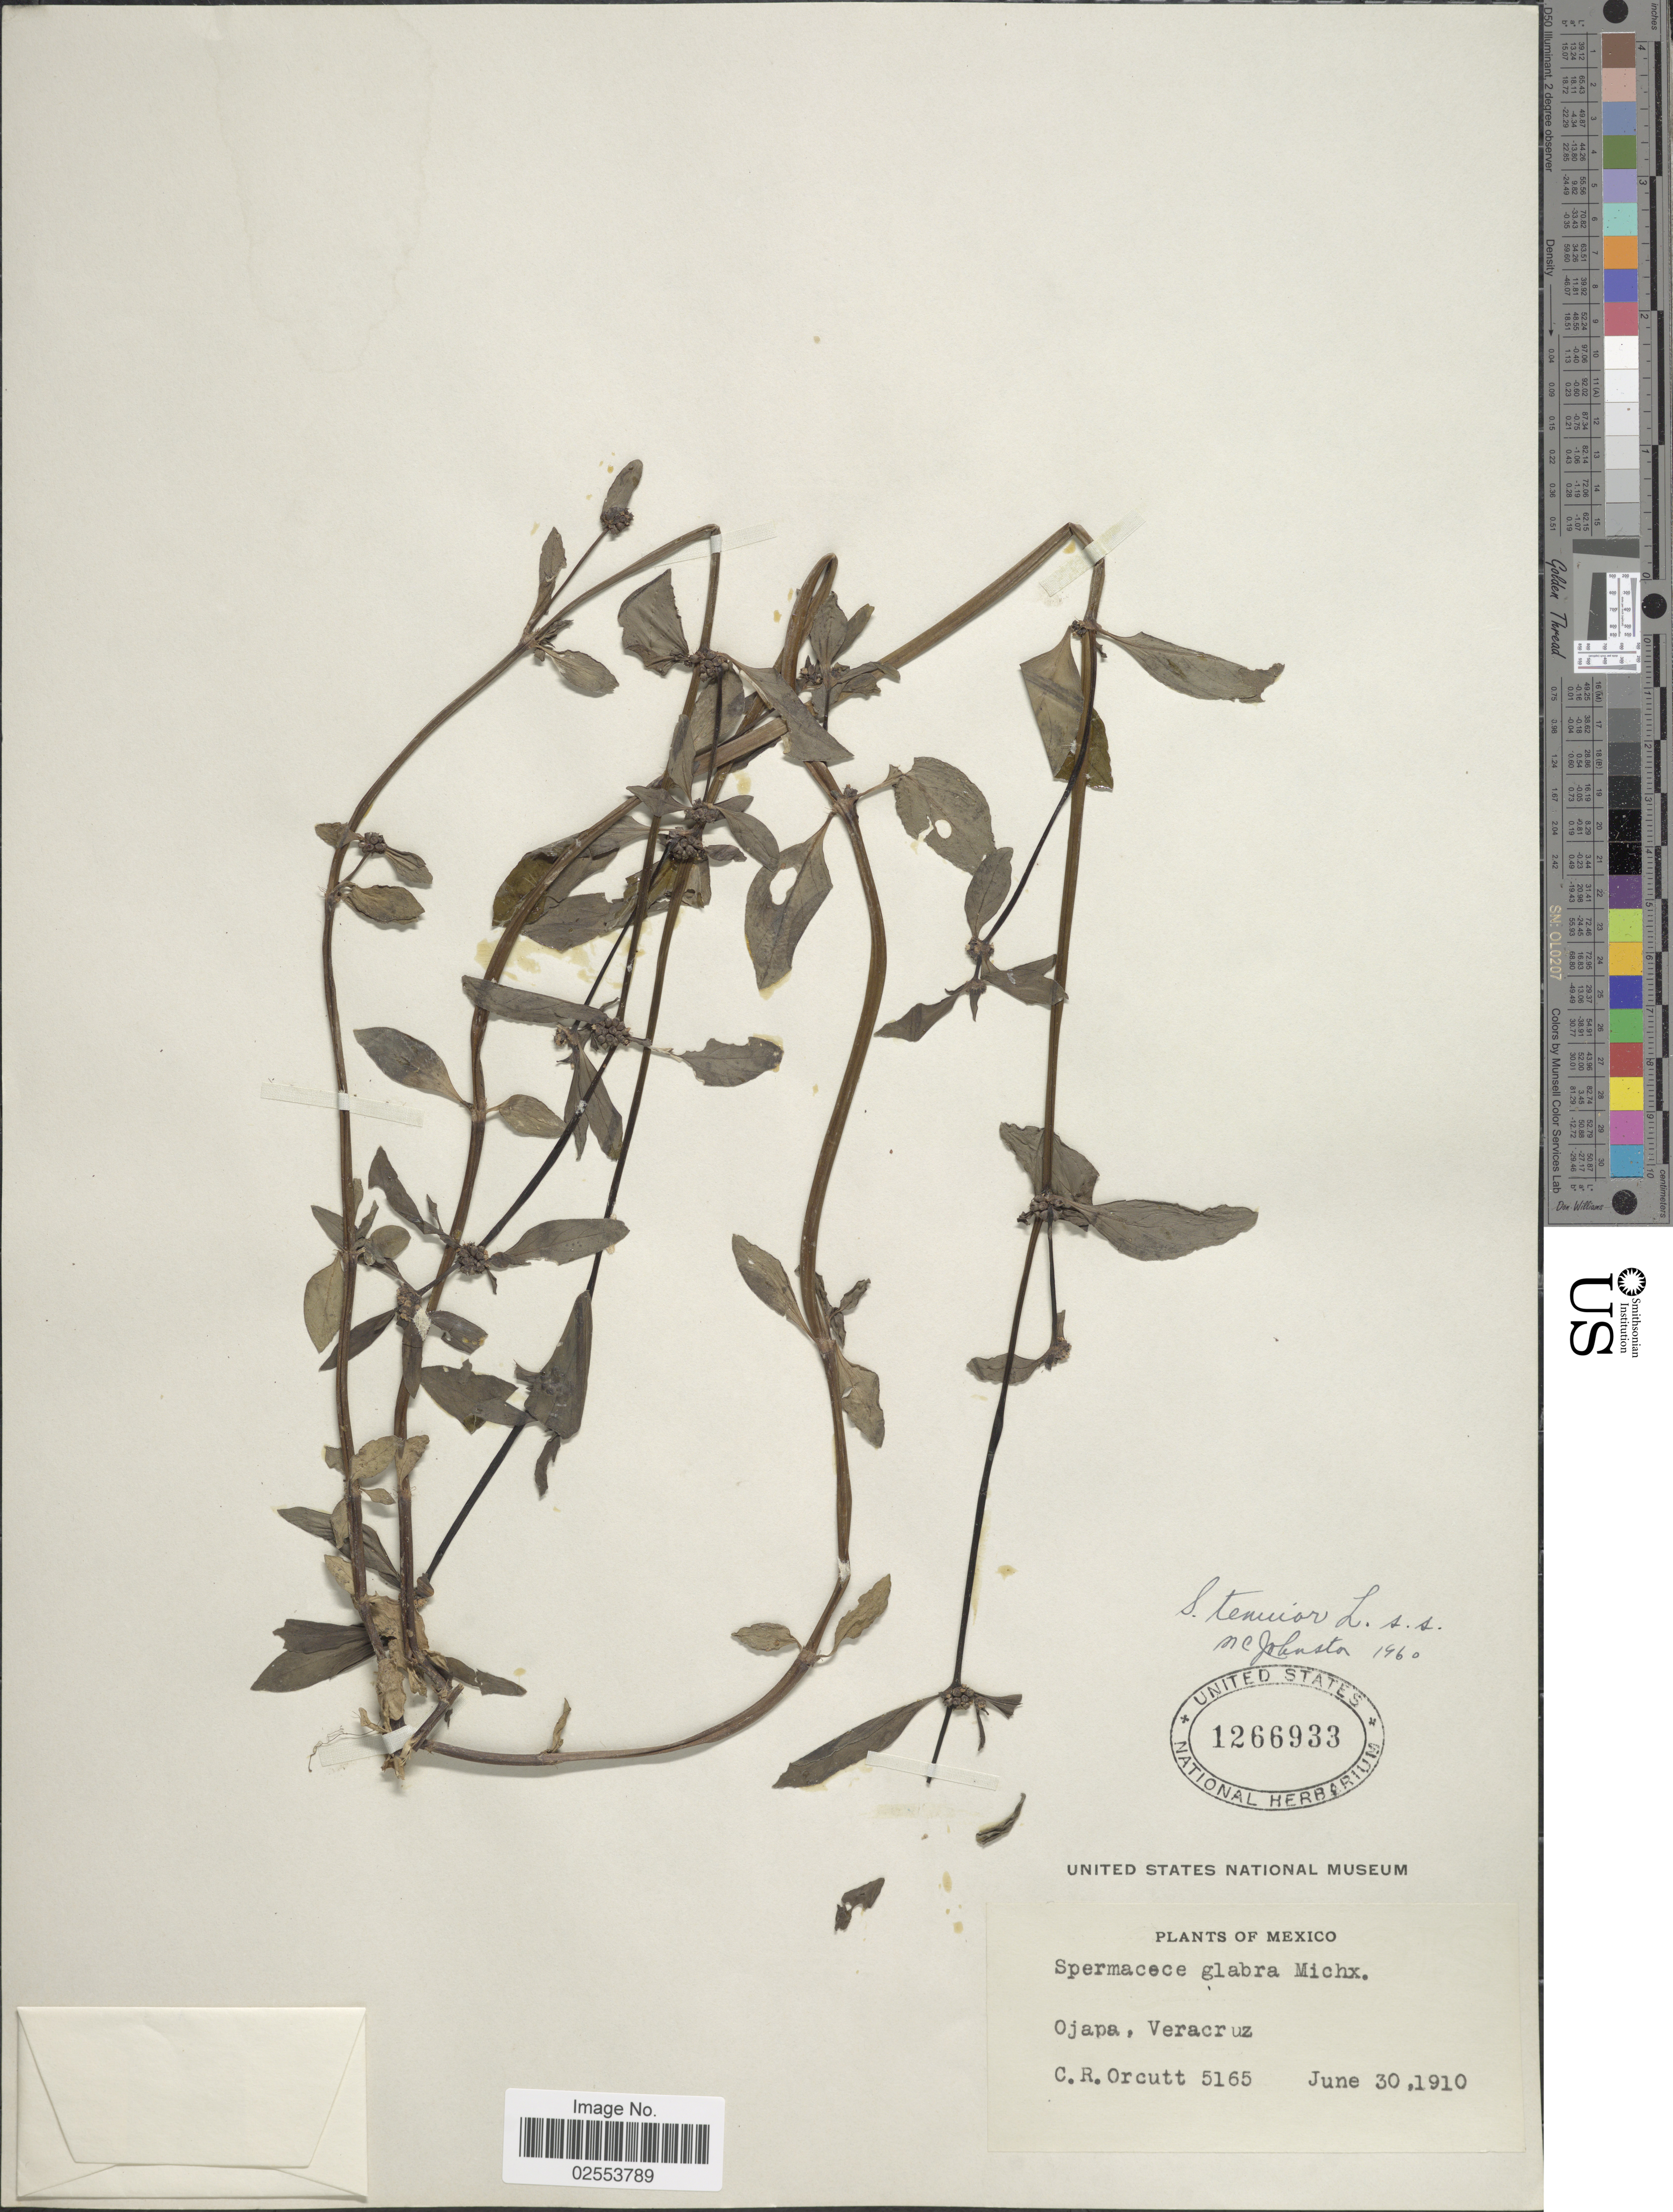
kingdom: Plantae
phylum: Tracheophyta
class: Magnoliopsida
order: Gentianales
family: Rubiaceae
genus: Spermacoce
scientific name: Spermacoce tenuior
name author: L.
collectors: C. R. Orcutt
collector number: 5165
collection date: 1910-06-30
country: Mexico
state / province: Veracruz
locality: Ojapa, Veracruz.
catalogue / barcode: US 1266933